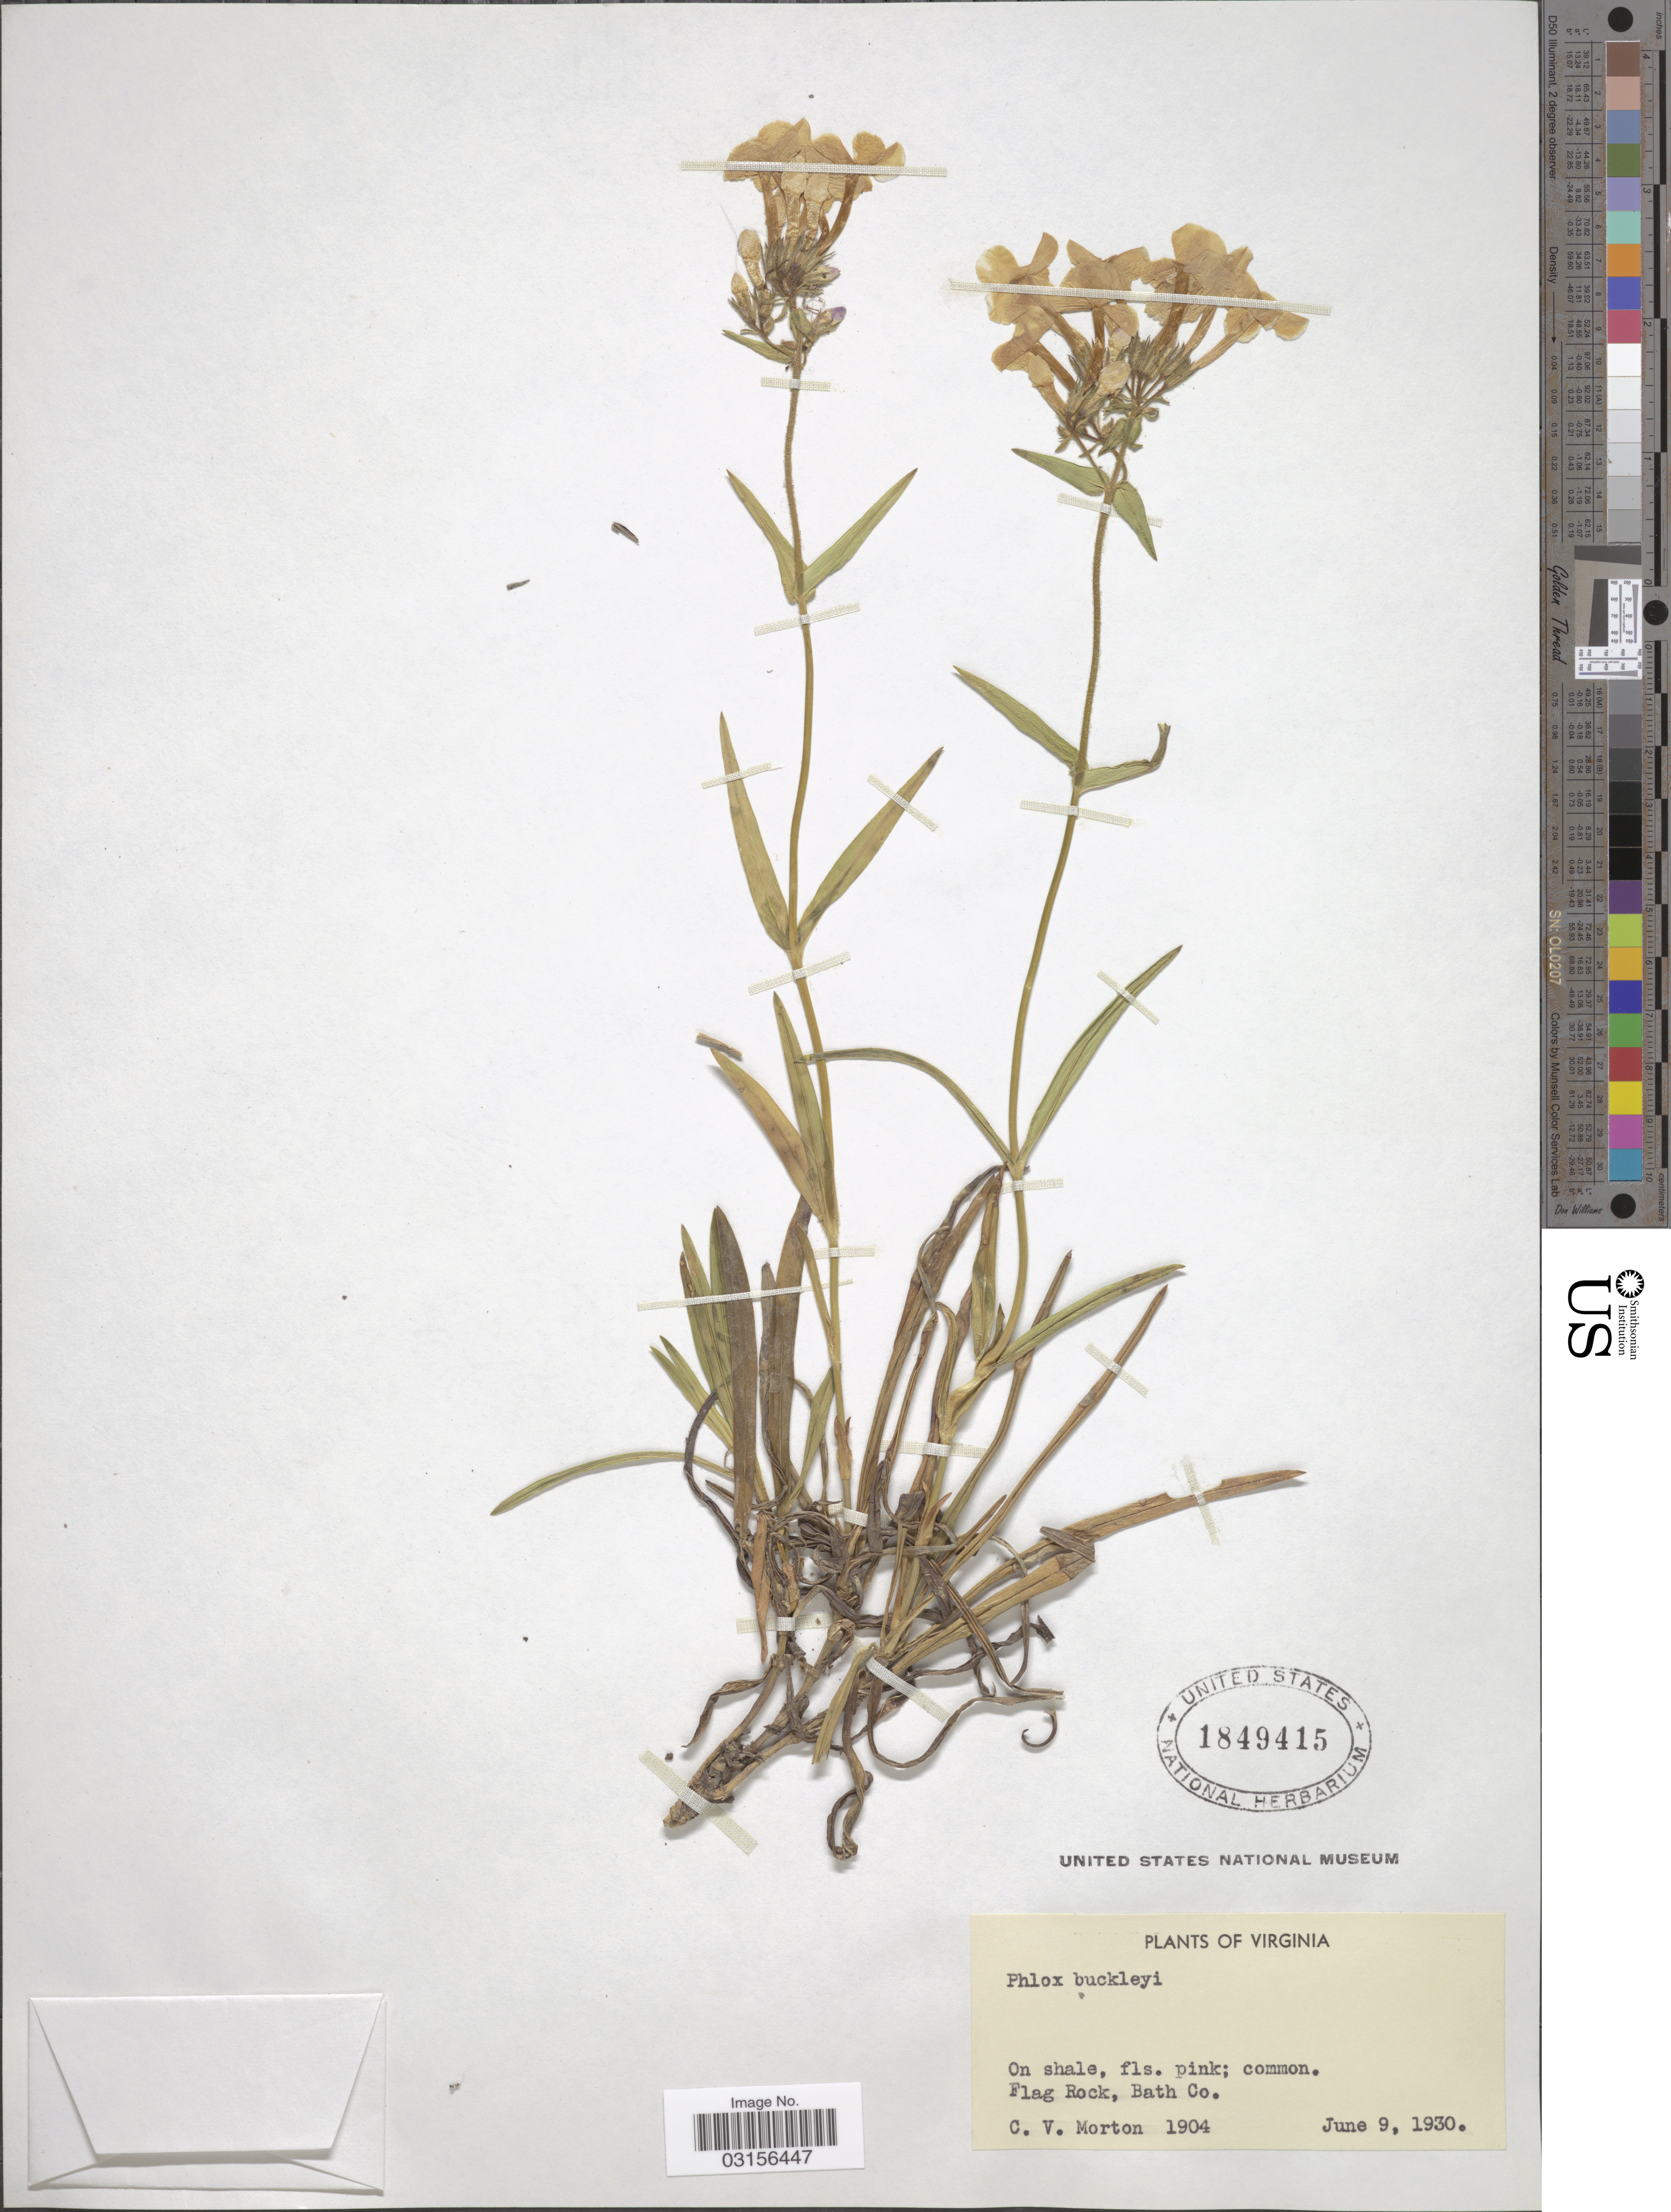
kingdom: Plantae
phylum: Tracheophyta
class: Magnoliopsida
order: Ericales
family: Polemoniaceae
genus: Phlox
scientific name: Phlox buckleyi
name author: Wherry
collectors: C. V. Morton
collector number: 1904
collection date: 1930-06-09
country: United States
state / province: Virginia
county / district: Bath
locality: Flag Rock, Bath Co.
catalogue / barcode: US 1849415